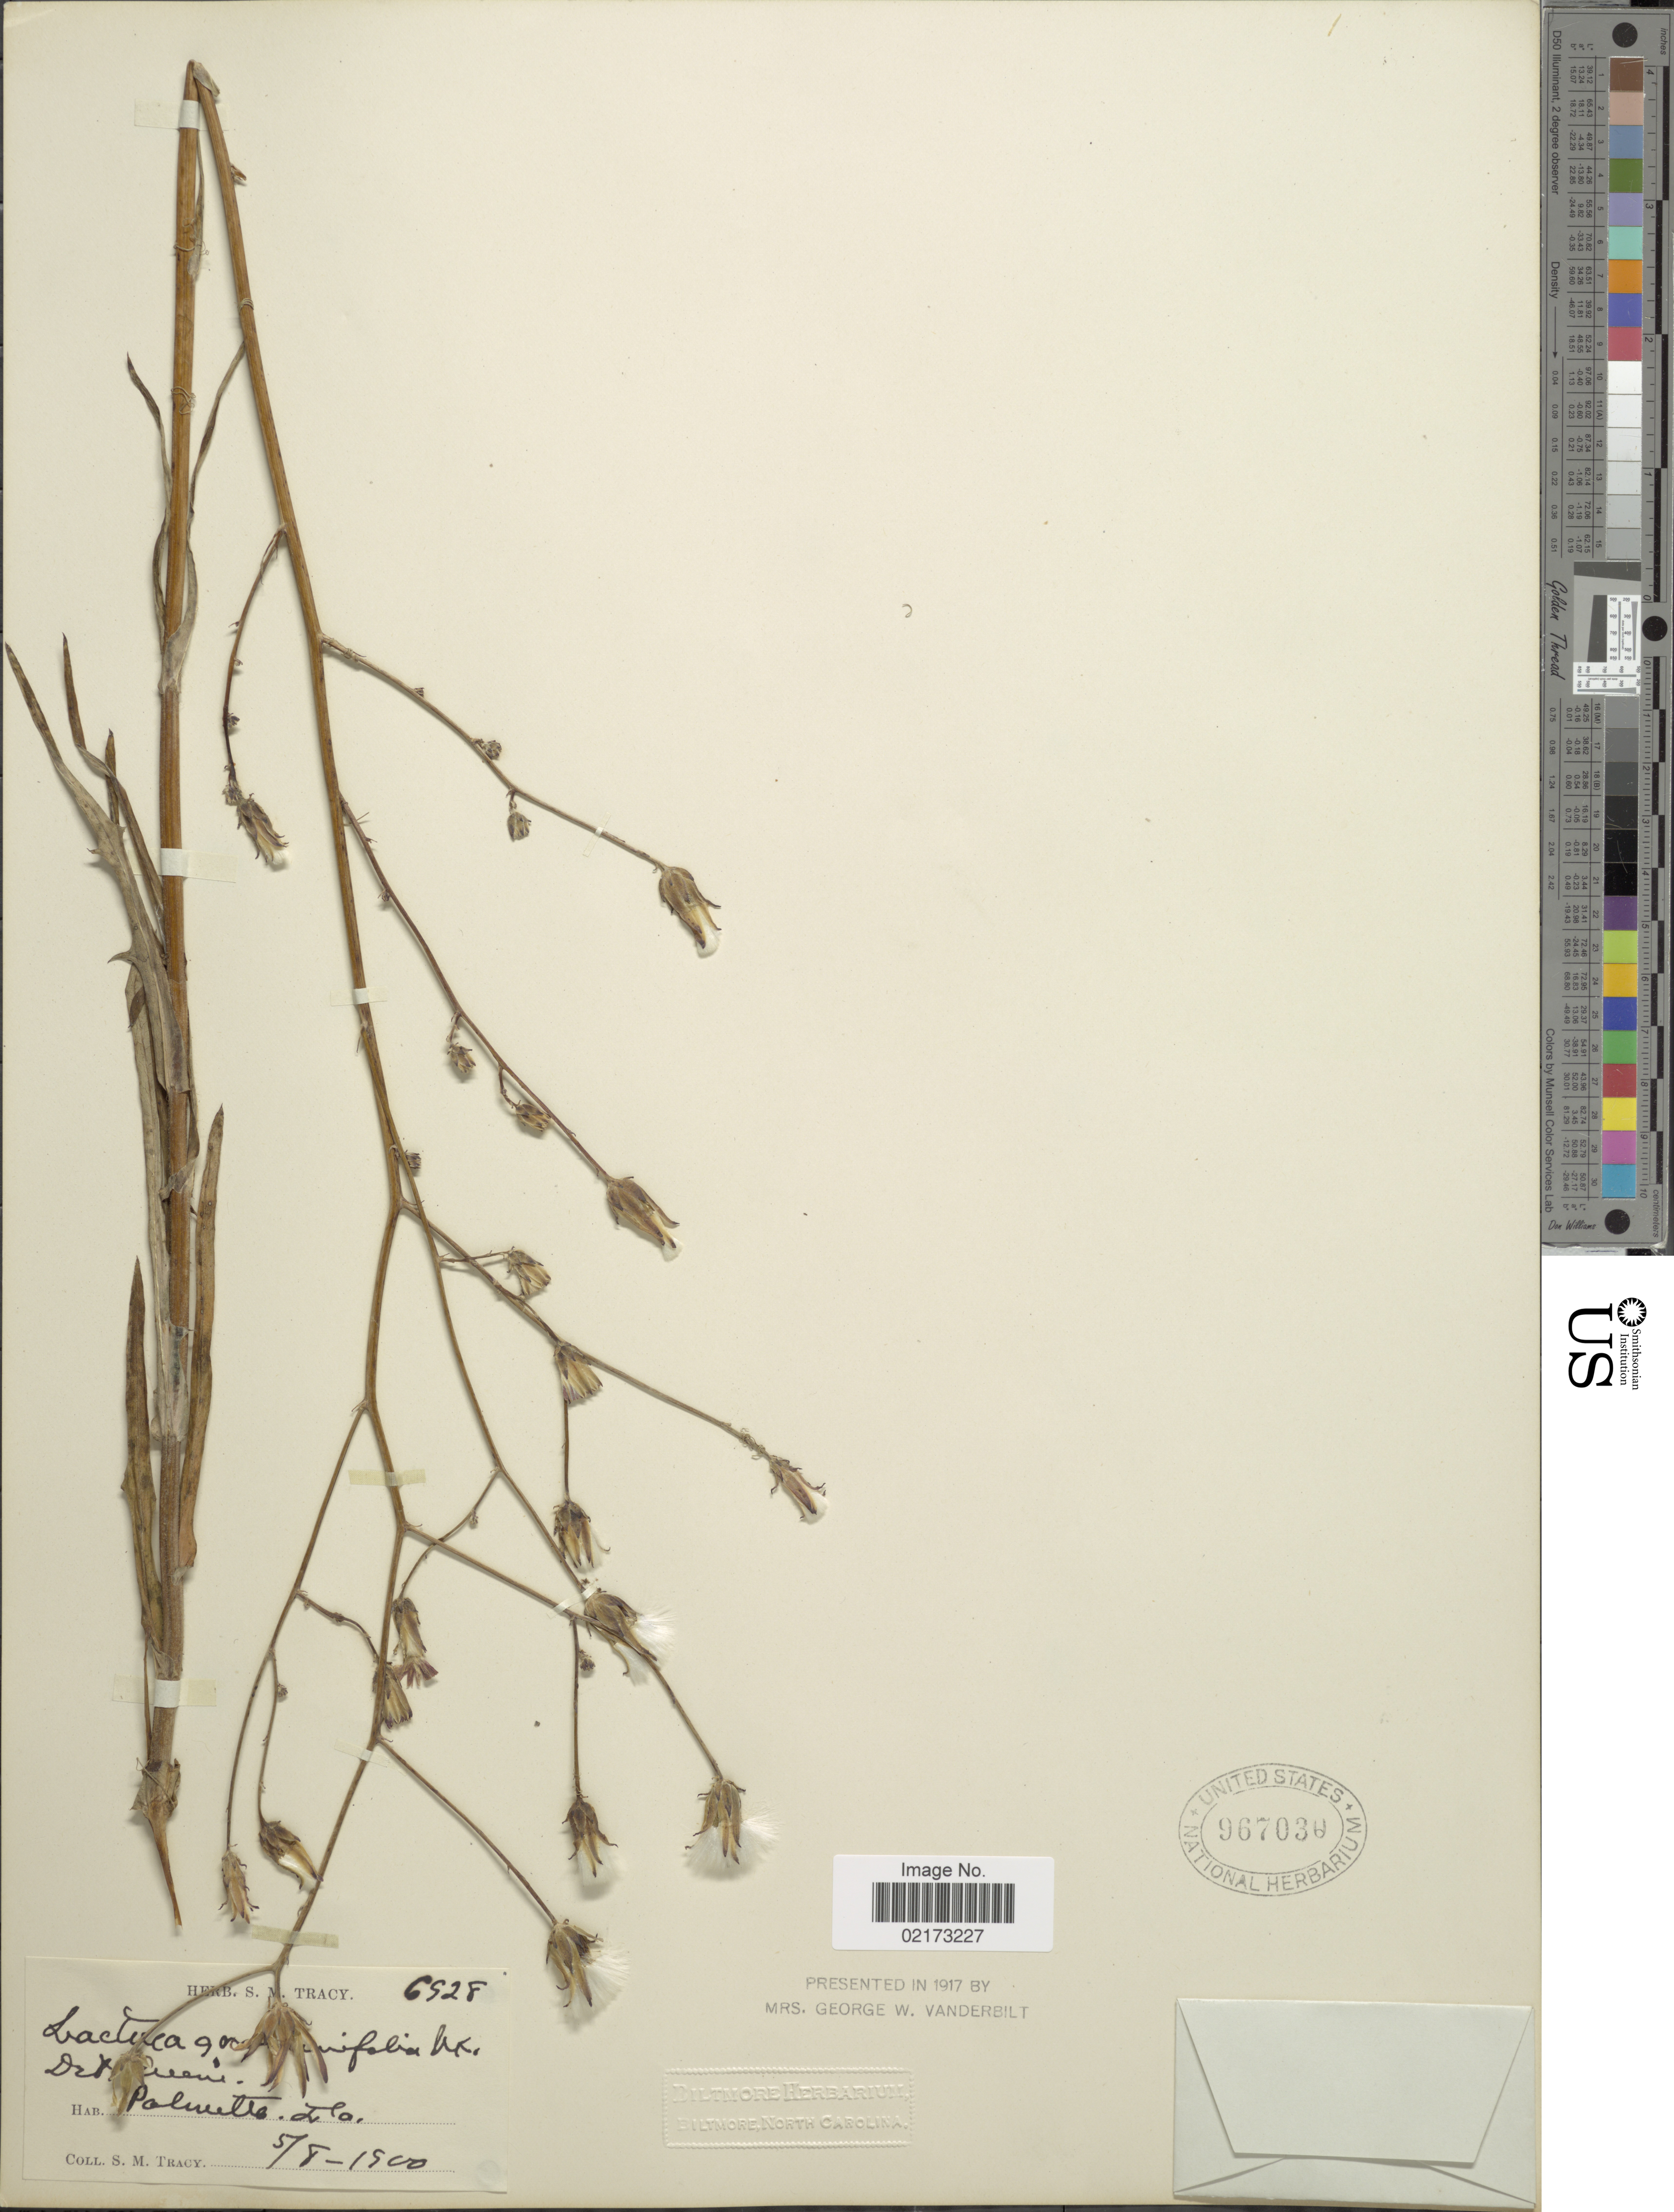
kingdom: Plantae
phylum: Tracheophyta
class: Magnoliopsida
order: Asterales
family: Asteraceae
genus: Lactuca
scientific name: Lactuca graminifolia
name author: Michx.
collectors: S. M. Tracy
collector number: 6928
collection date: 1900-05-08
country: United States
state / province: Florida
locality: Palmetto, Fla.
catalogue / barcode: US 967030